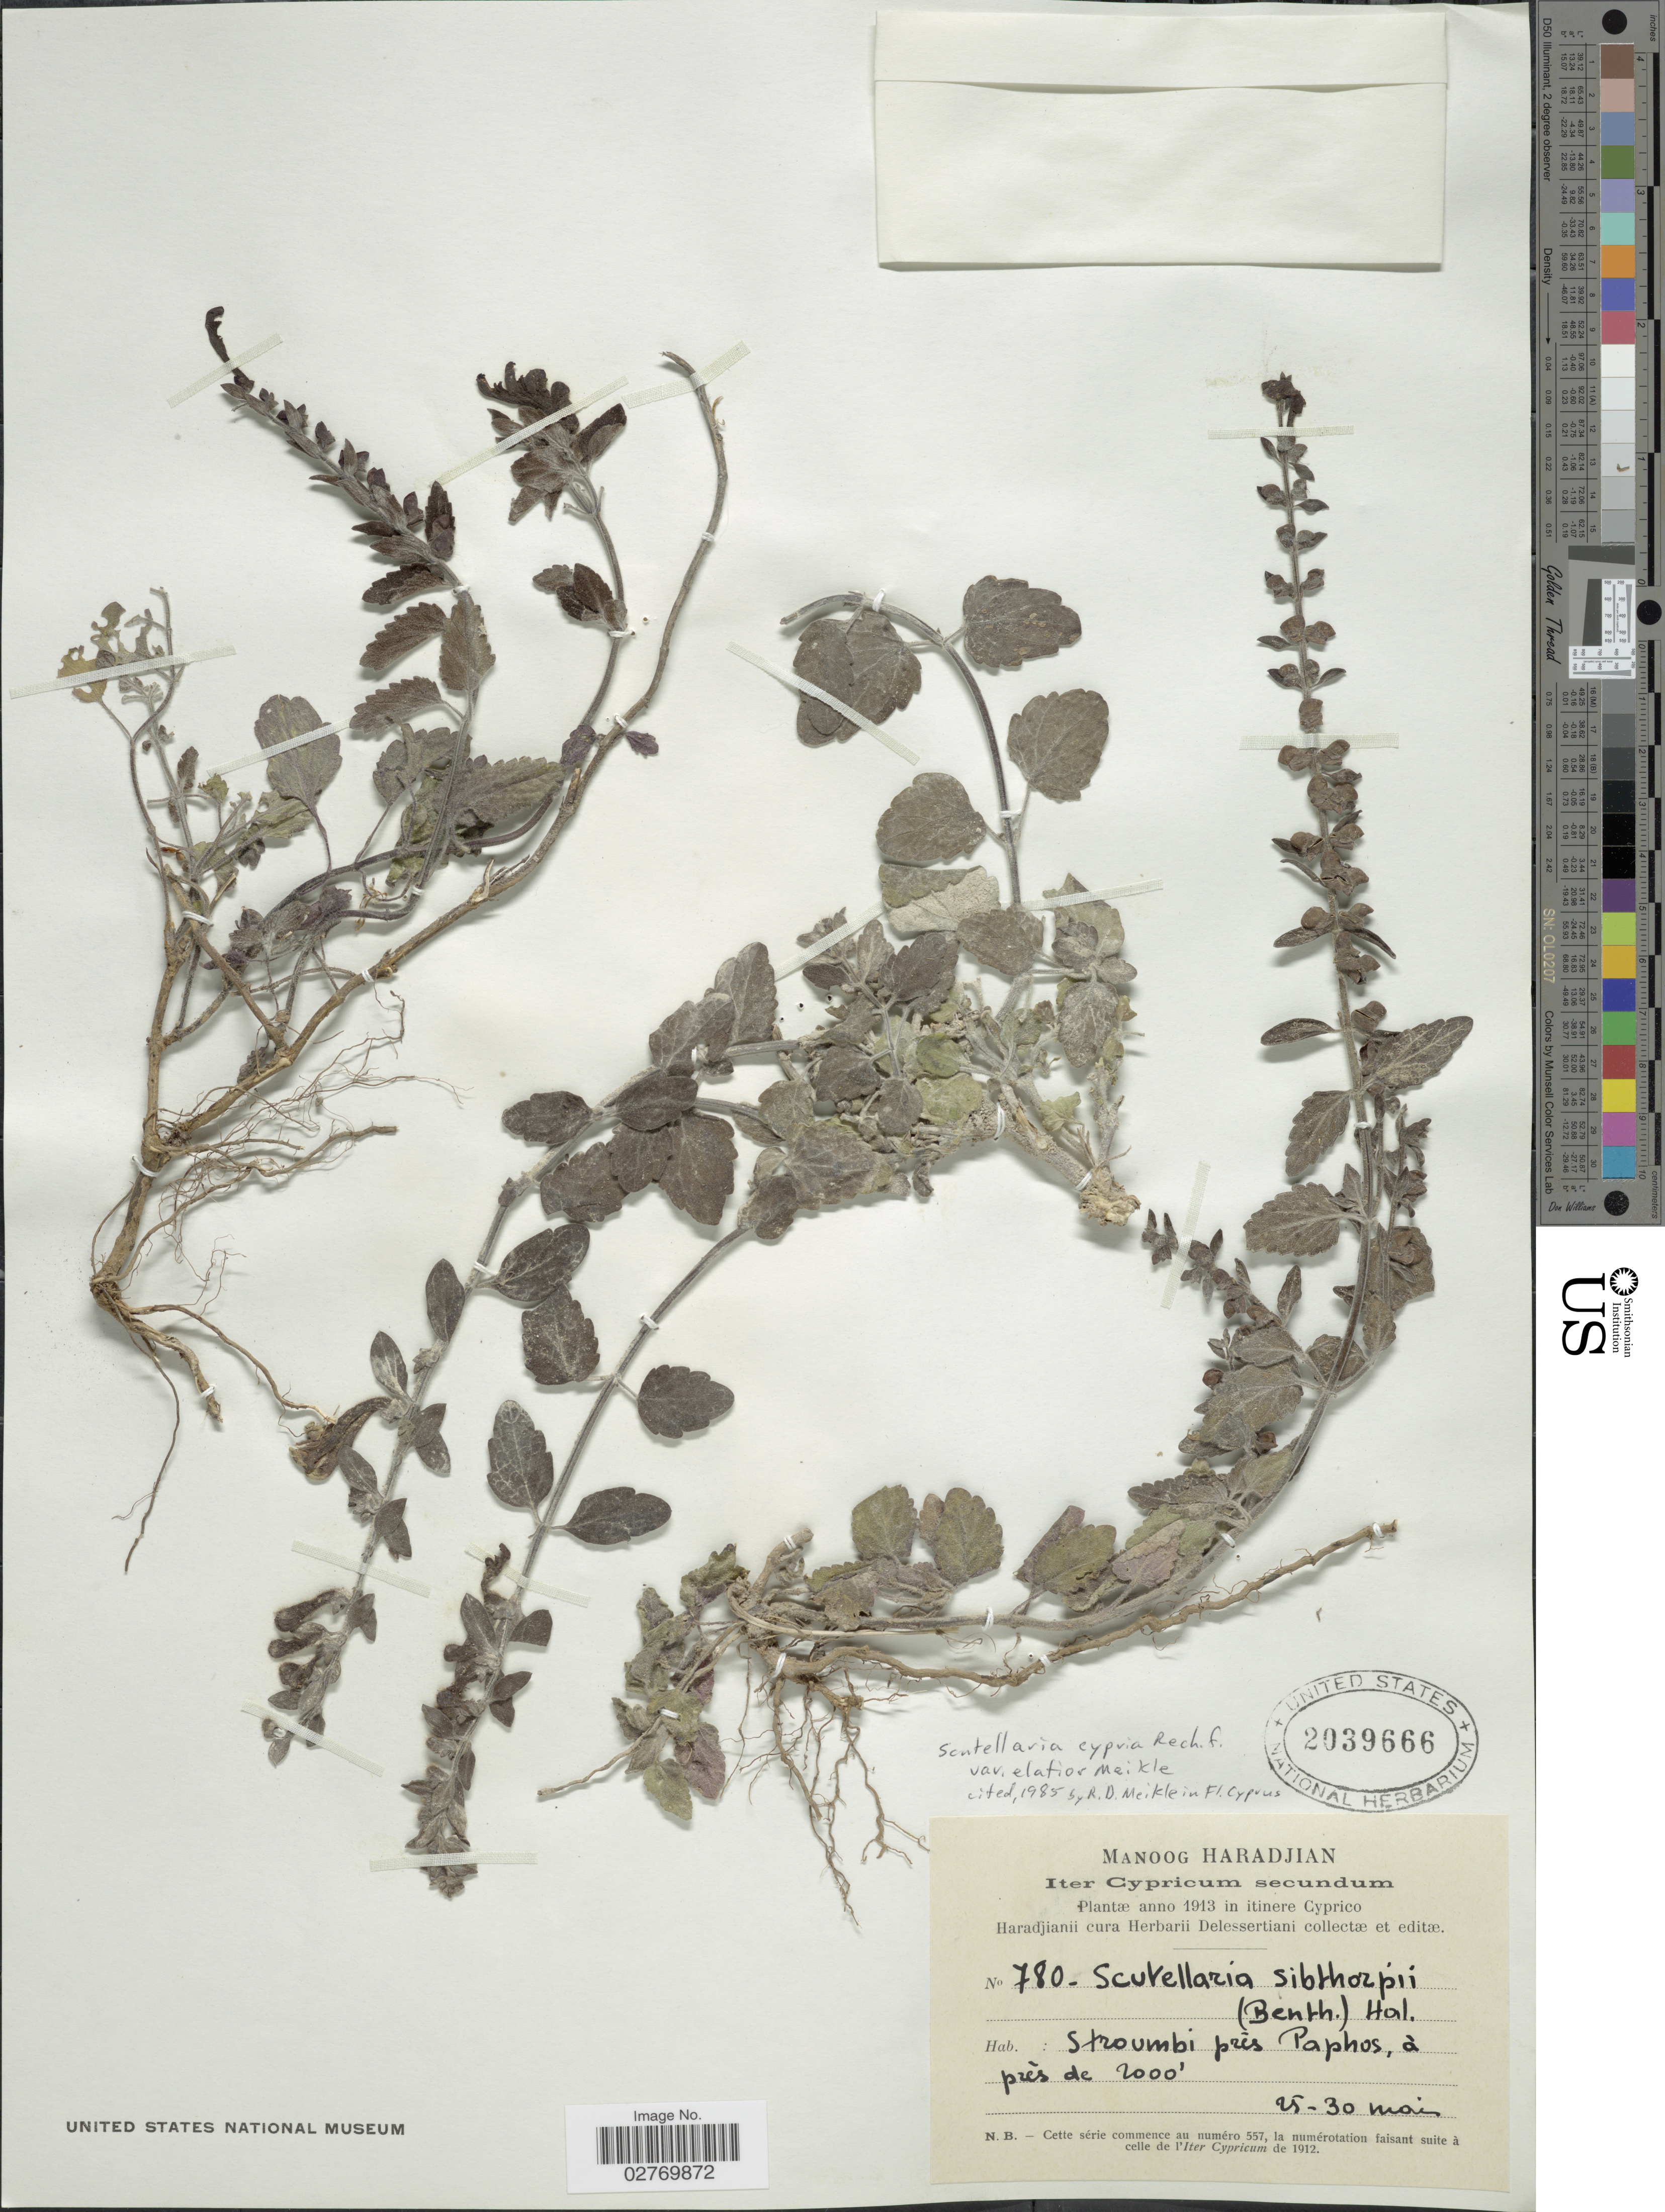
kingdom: Plantae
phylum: Tracheophyta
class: Magnoliopsida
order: Lamiales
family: Lamiaceae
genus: Scutellaria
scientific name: Scutellaria cypria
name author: Rech. f.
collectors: M. Haradjian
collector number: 780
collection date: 1913-05-25/1913-05-30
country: Cyprus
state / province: Páfos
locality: Iter Cypricum secundum. Stroumbi prés Paphos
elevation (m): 610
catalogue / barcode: US 2039666